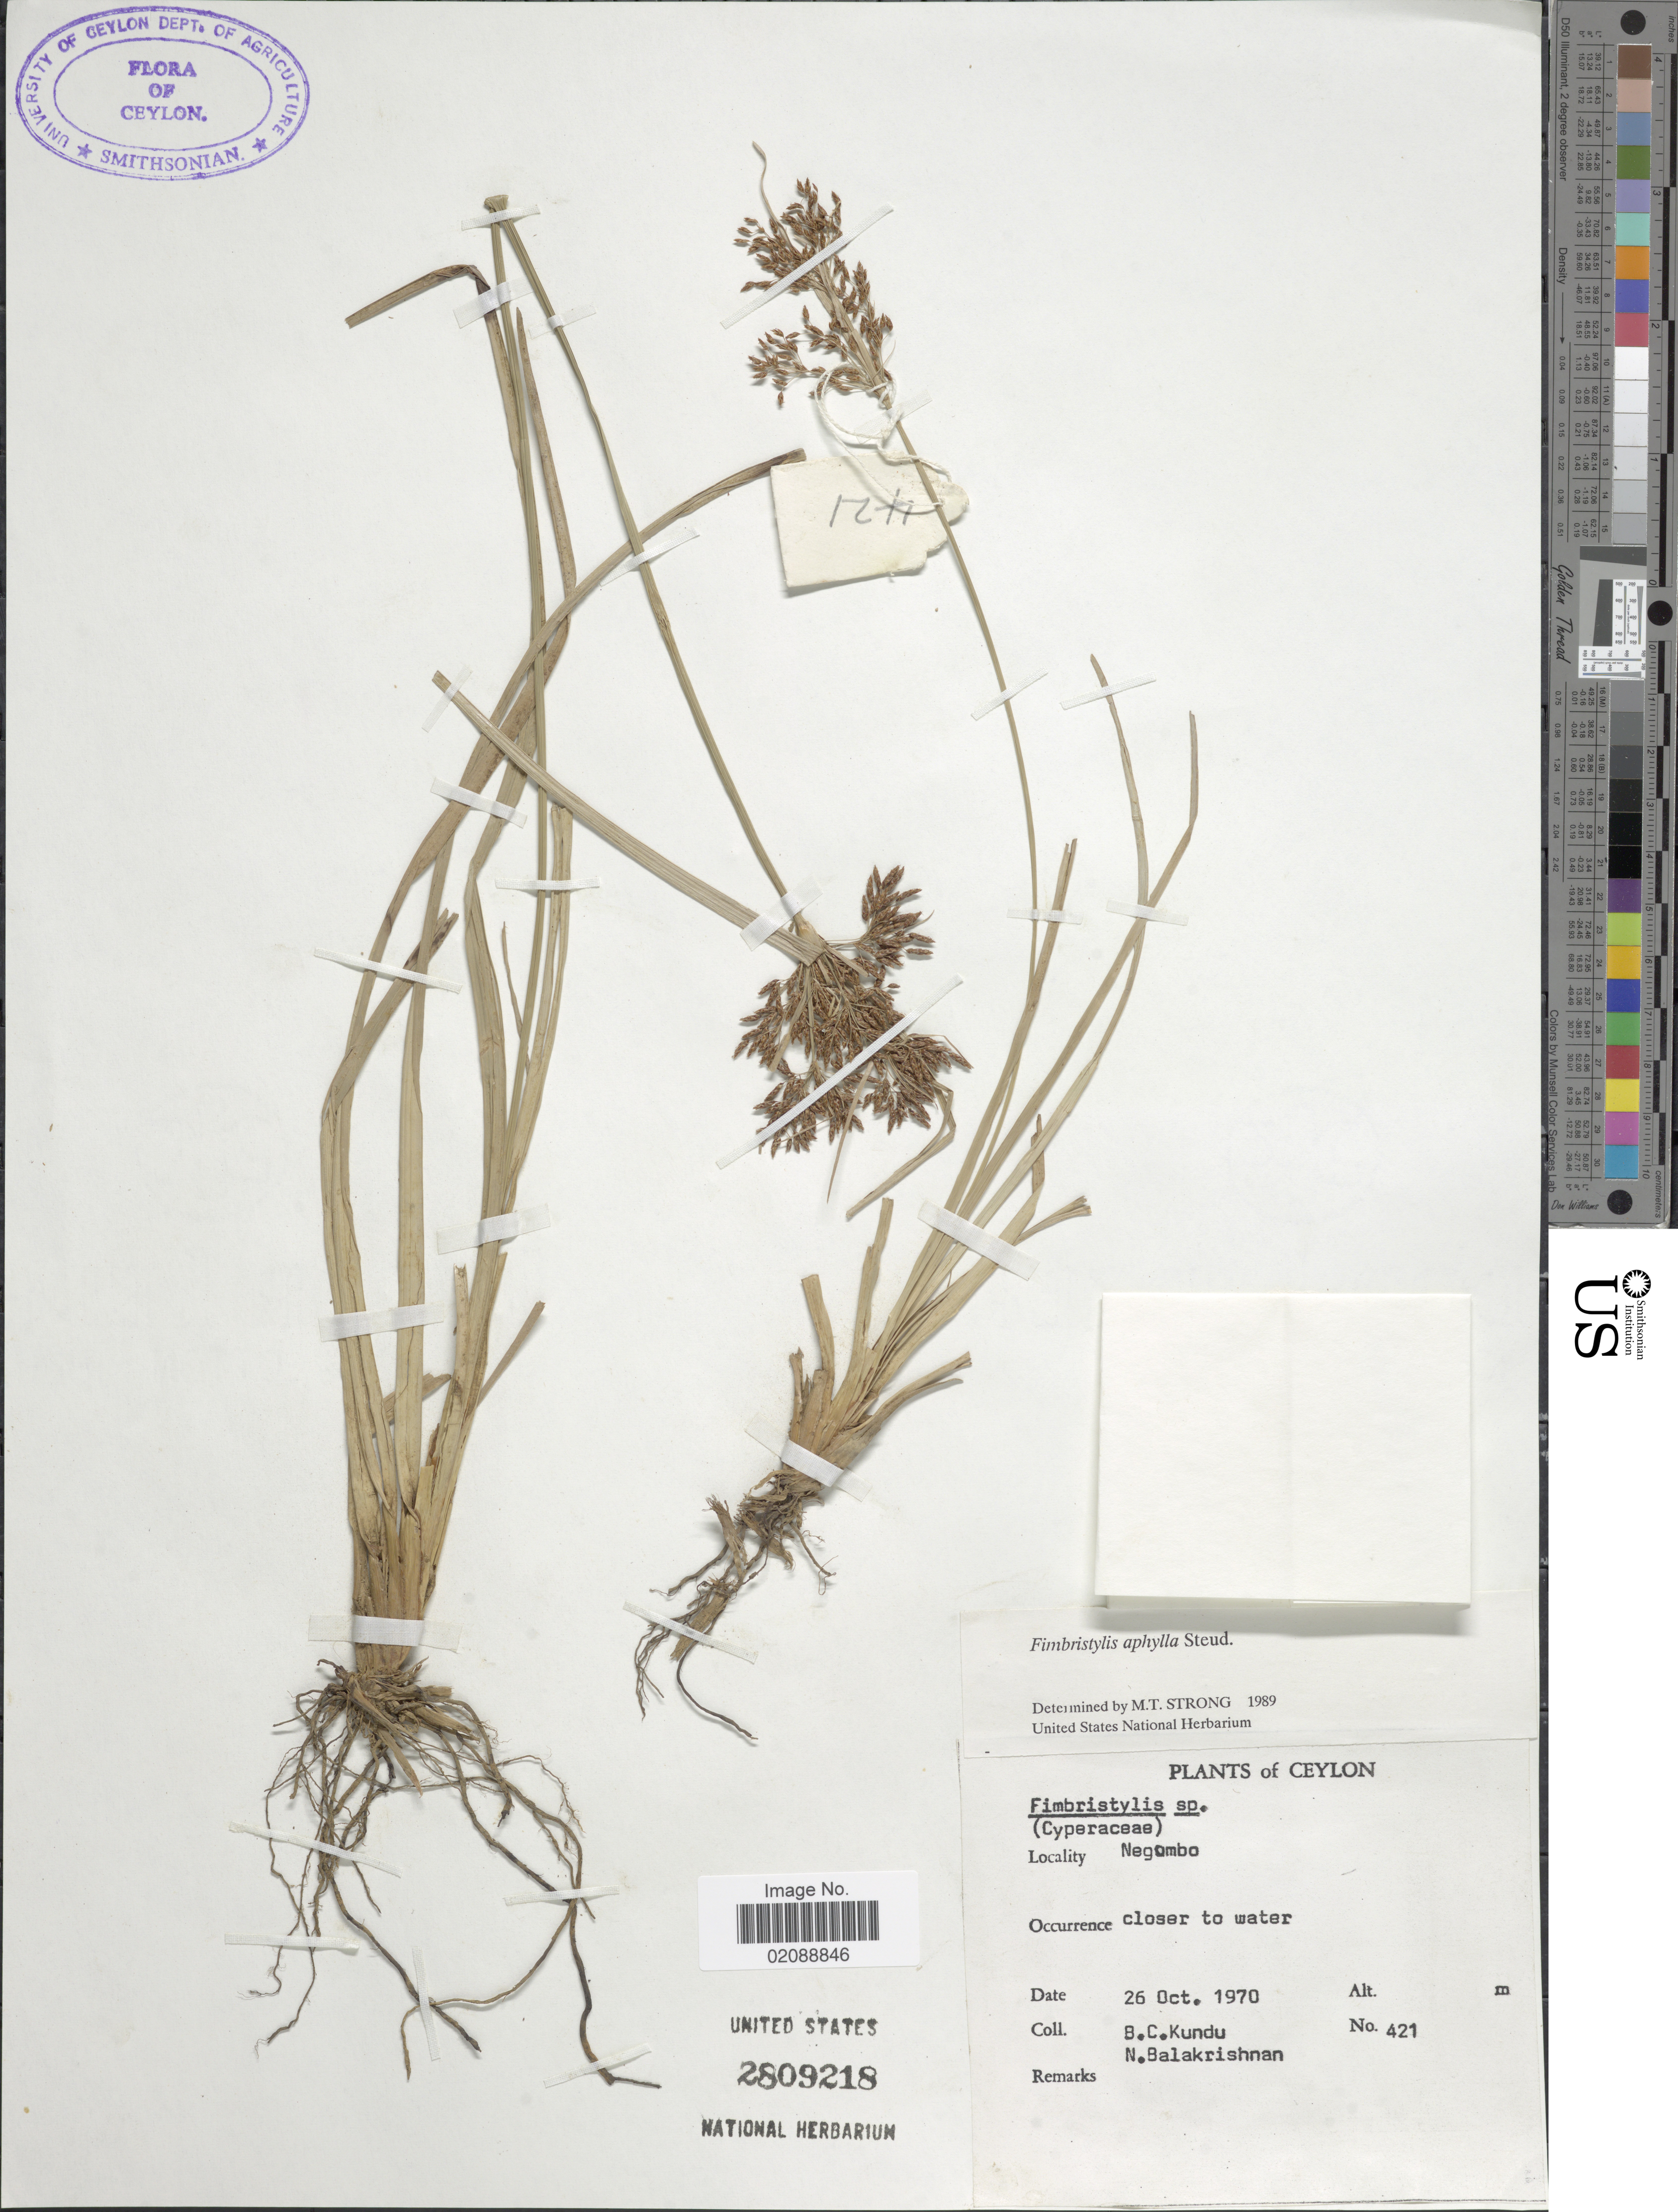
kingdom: Plantae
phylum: Tracheophyta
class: Liliopsida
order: Poales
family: Cyperaceae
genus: Fimbristylis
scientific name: Fimbristylis aphylla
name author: Steud.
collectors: B. C. Kundu & N. Balakrishnan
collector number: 421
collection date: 1970-10-26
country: Sri Lanka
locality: Ceylon, Negombo, closer to water.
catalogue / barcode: US 2809218